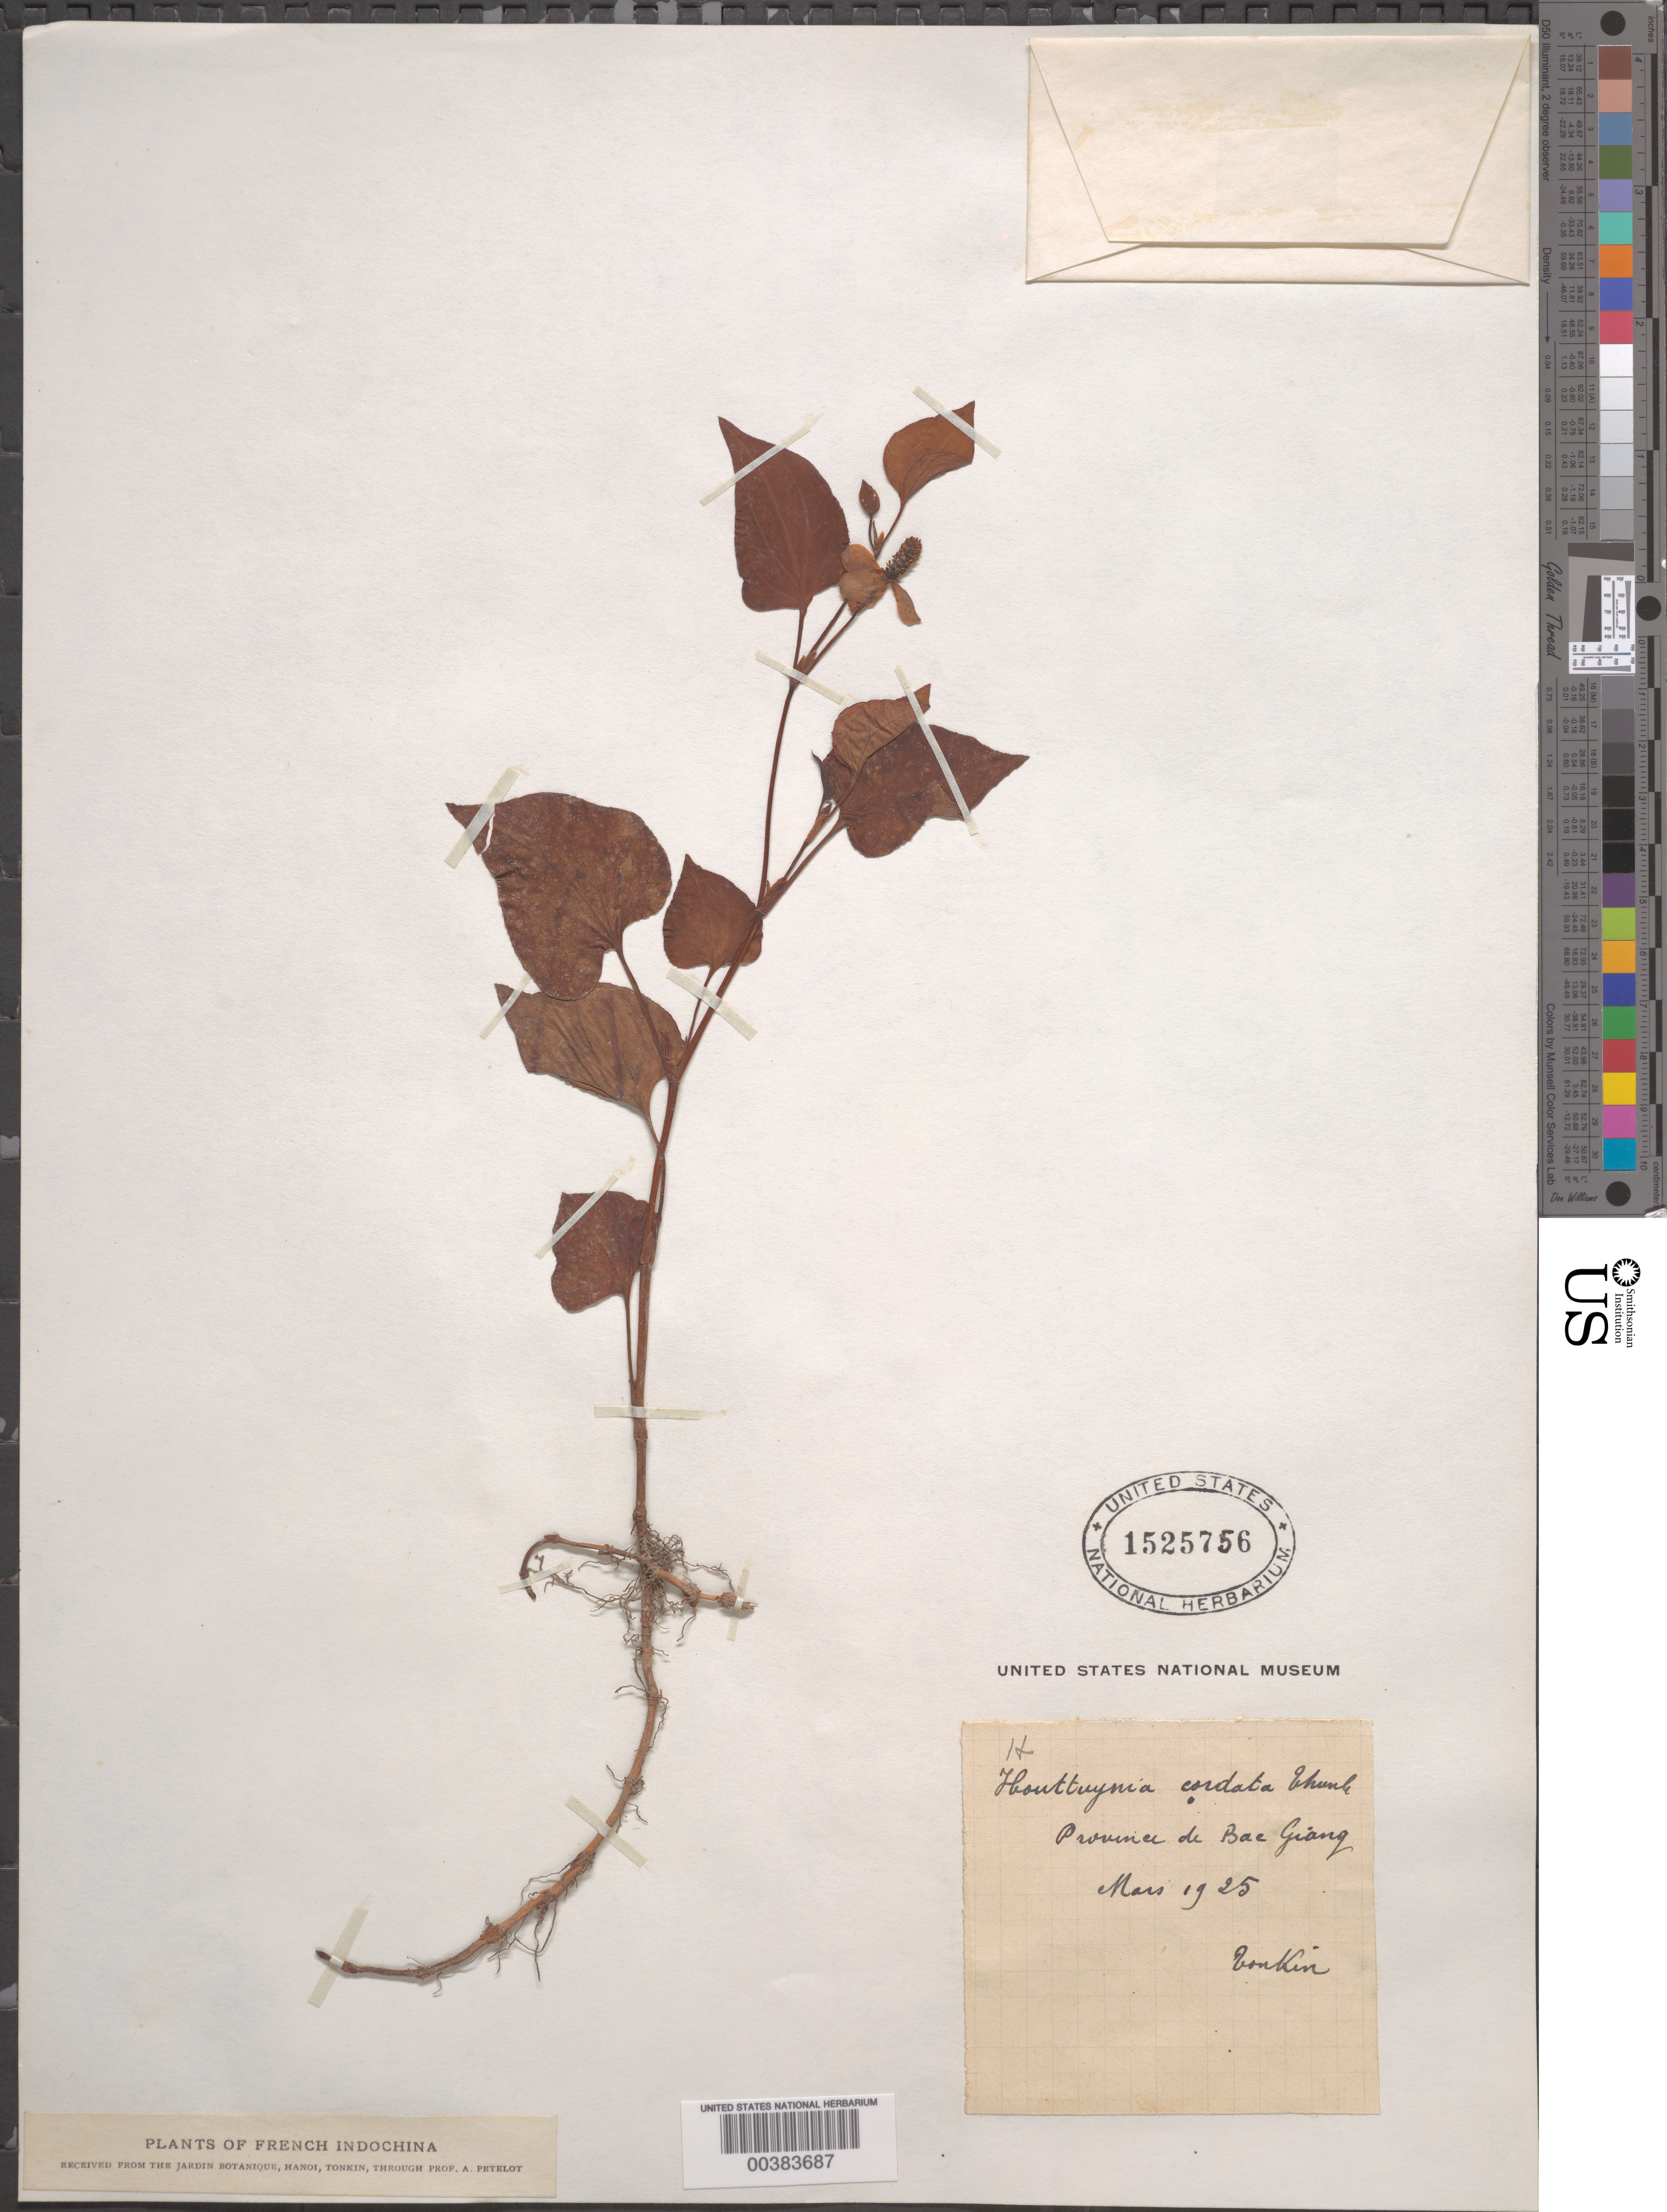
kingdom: Plantae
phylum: Tracheophyta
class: Magnoliopsida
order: Piperales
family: Saururaceae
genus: Houttuynia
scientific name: Houttuynia cordata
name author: Thunb.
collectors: P. A. Pételot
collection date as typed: Mar 1925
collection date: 1925-03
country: Vietnam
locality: Bae guang, tonkin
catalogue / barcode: US 1525756